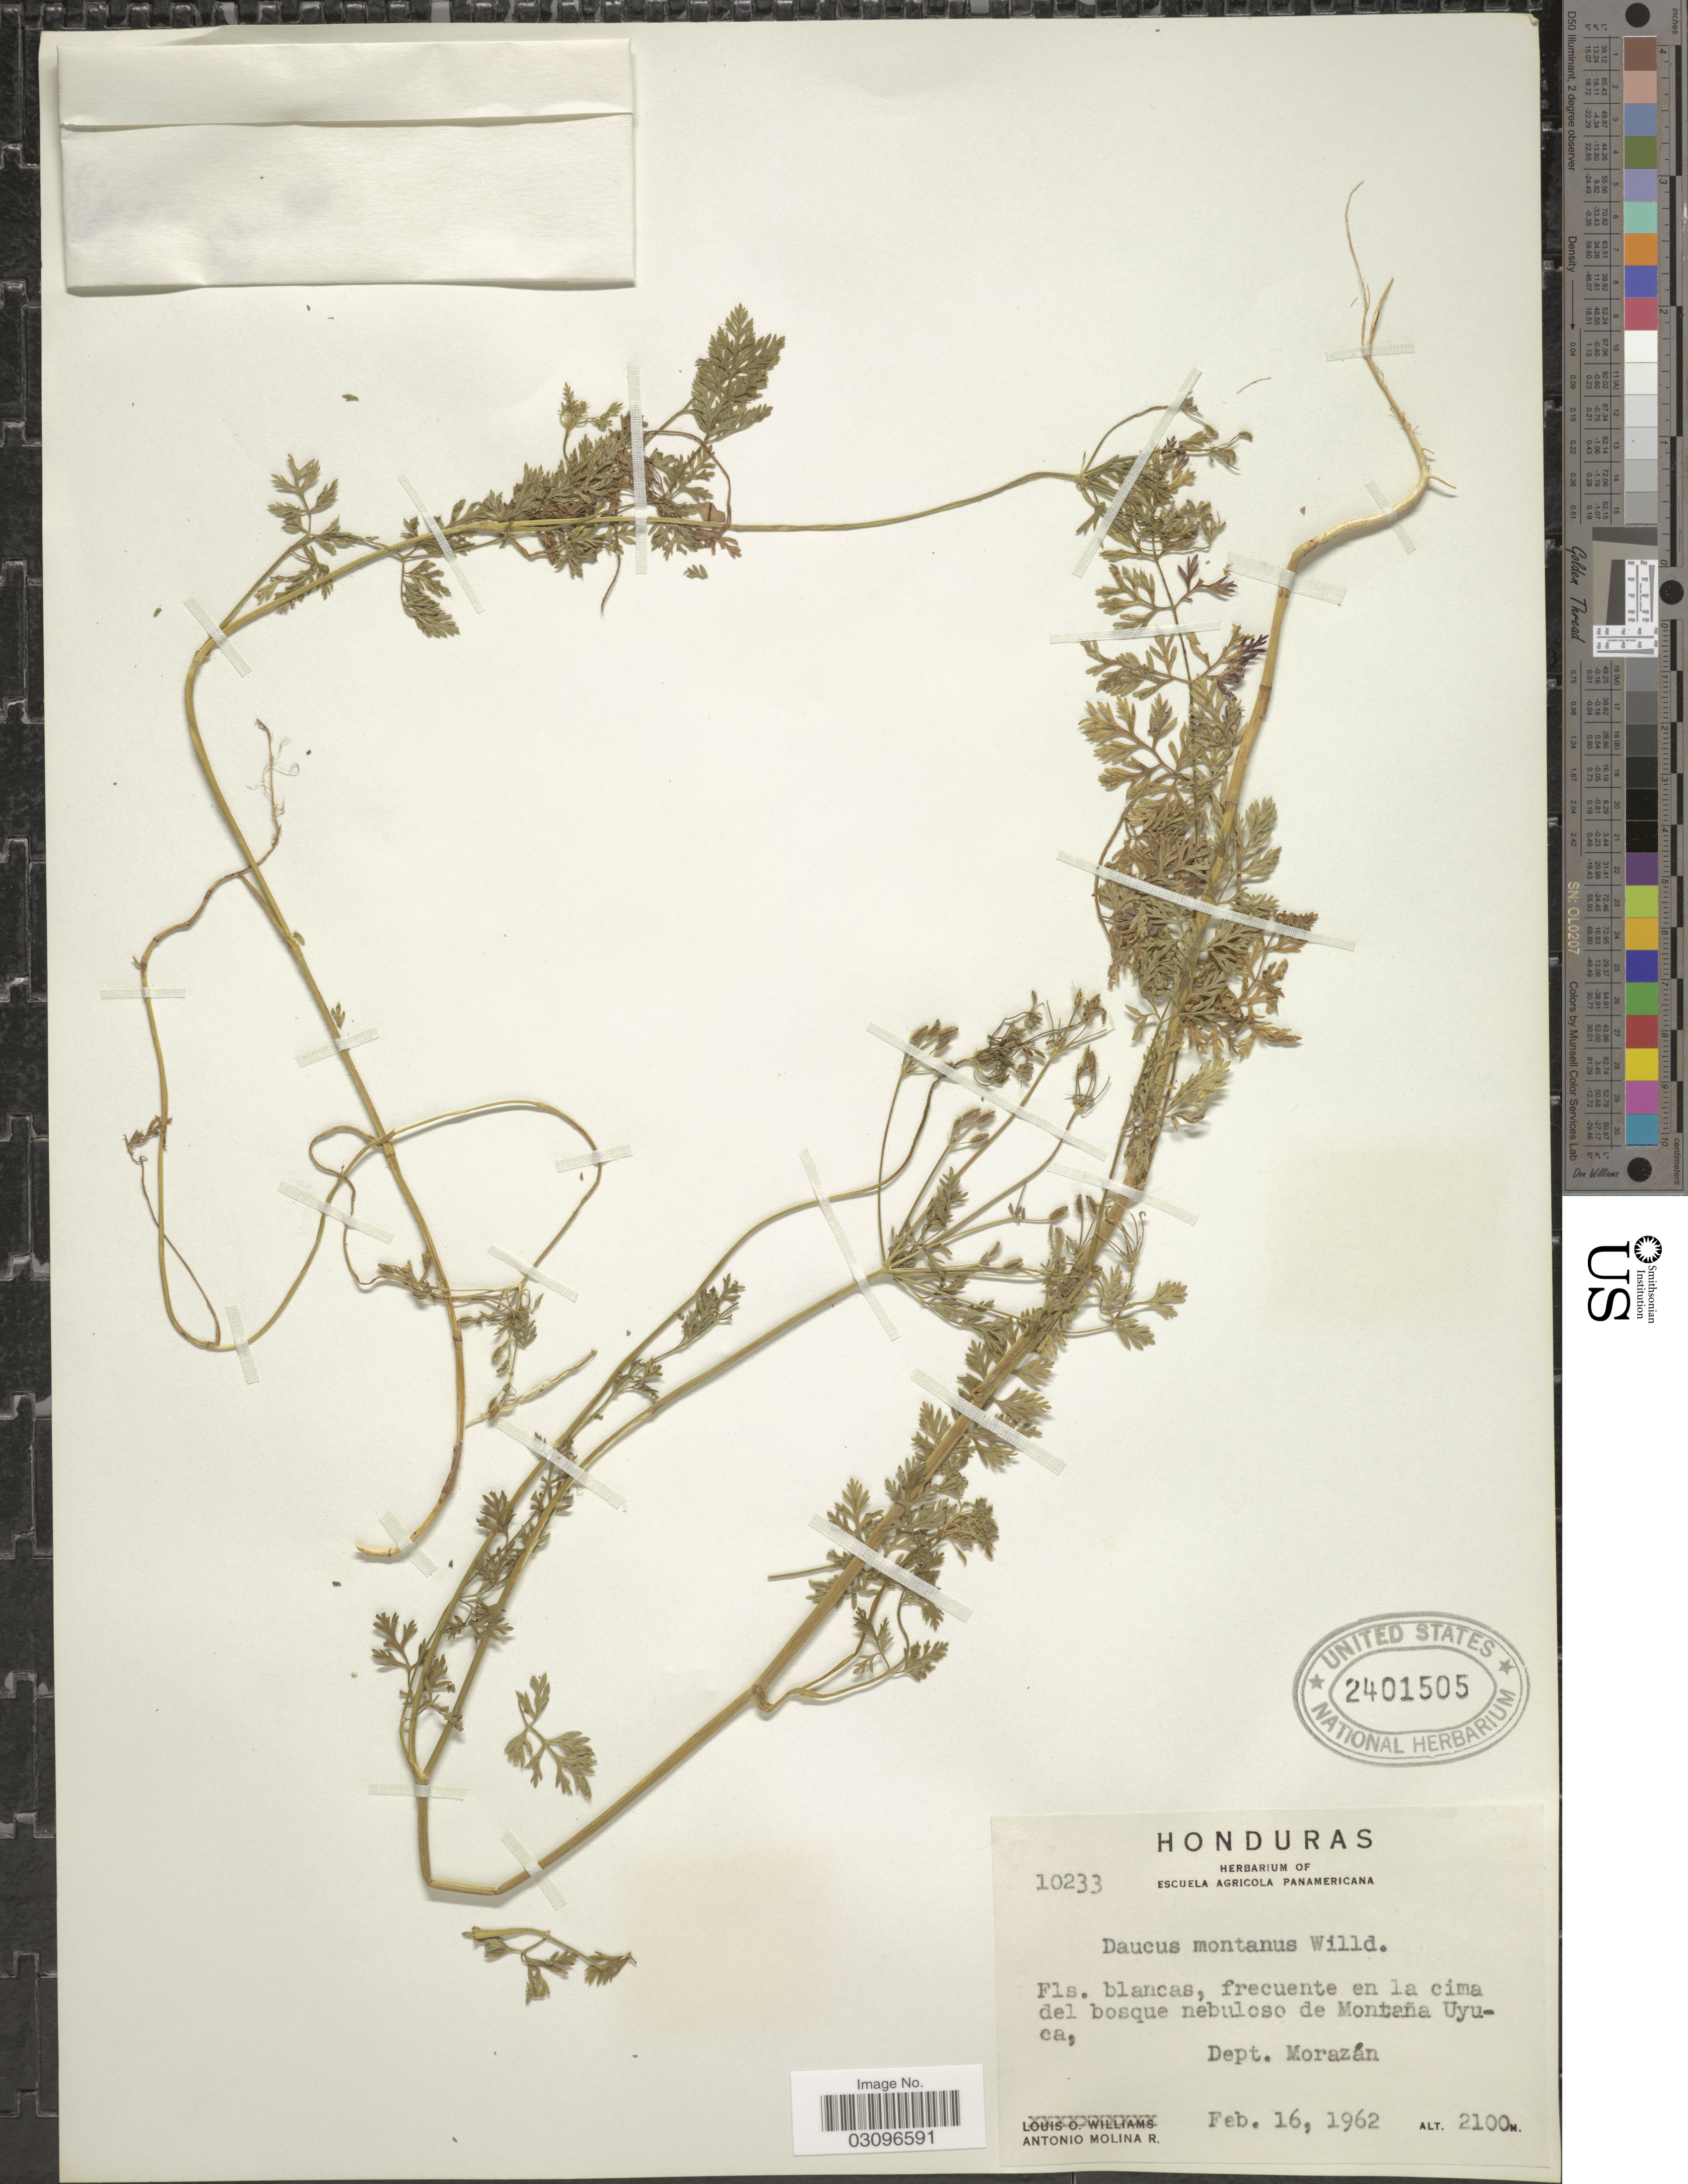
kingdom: Plantae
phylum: Tracheophyta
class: Magnoliopsida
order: Apiales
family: Apiaceae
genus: Daucus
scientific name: Daucus montanus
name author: Humb. & Bonpl. ex Spreng.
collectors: A. Molina R.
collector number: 10233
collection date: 1962-02-16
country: Honduras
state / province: Fco. Morazán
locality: Frecuente en la cima del bosque nebuloso de Montaña Uyuca, Dept. Morazán.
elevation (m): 2100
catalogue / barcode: US 2401505